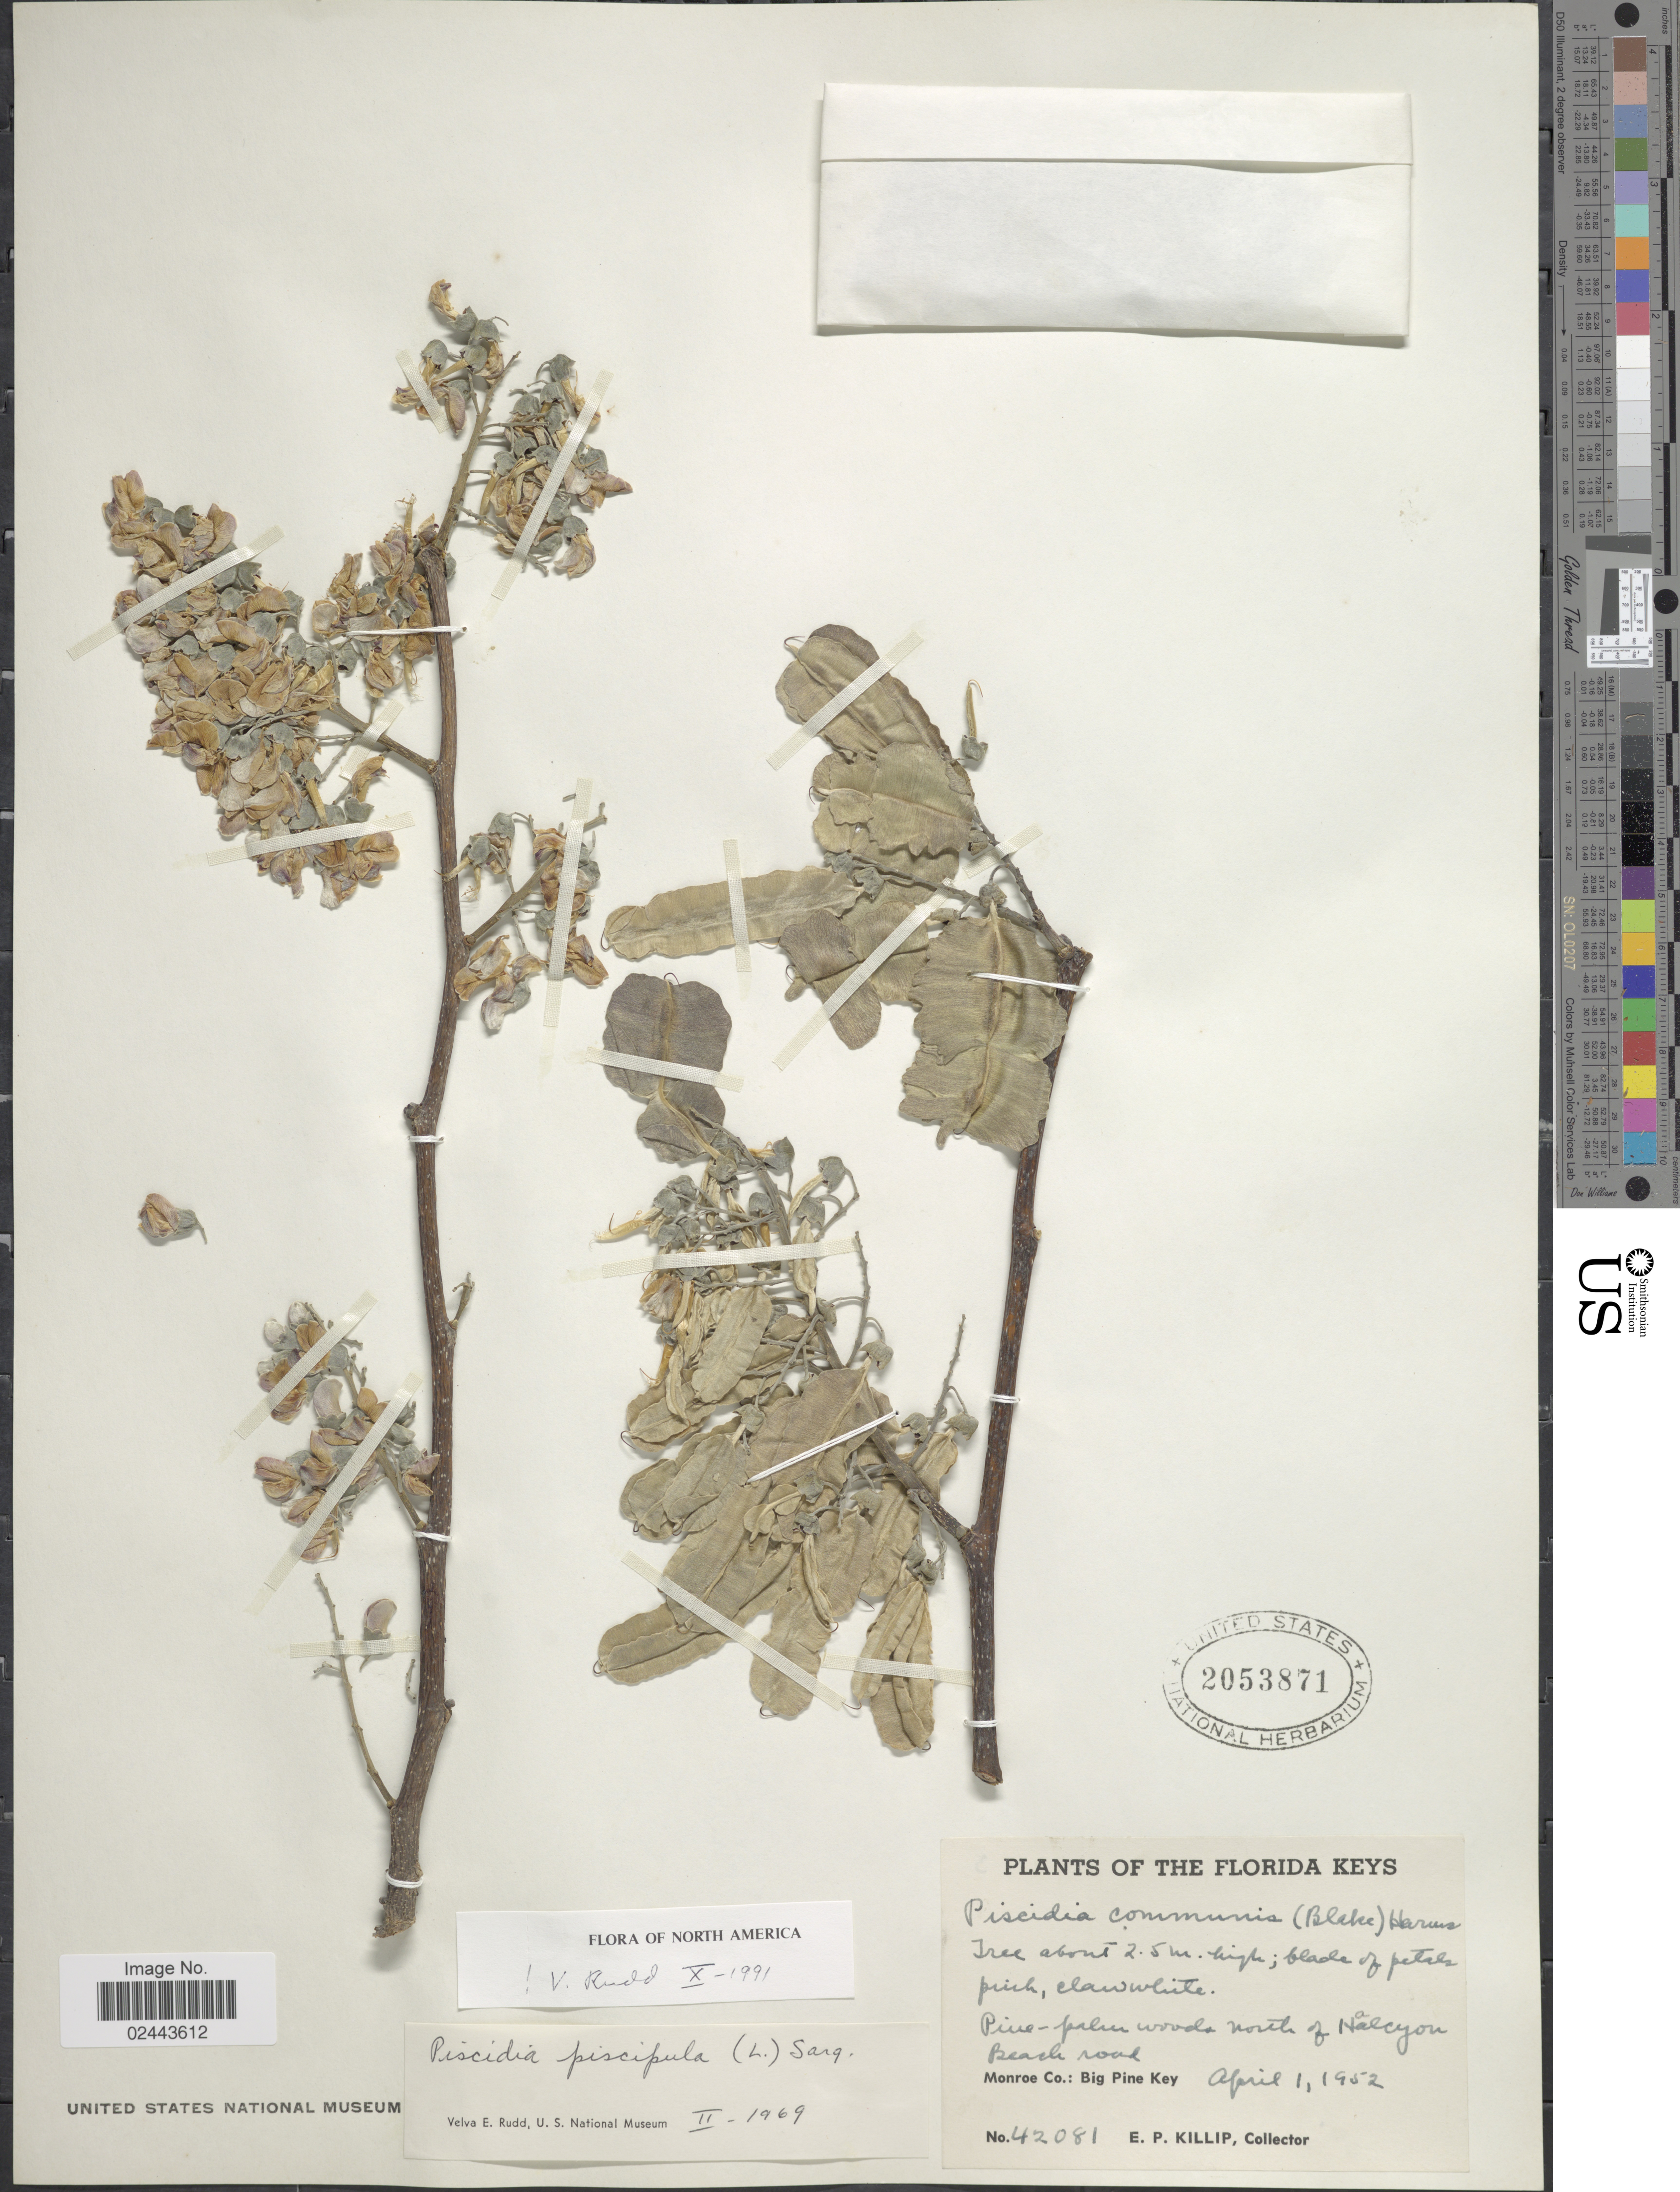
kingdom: Plantae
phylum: Tracheophyta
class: Magnoliopsida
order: Fabales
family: Fabaceae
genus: Piscidia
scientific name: Piscidia piscipula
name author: (L.) Sarg.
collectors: E. P. Killip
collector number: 42081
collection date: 1952-01-01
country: United States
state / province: Florida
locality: Florida Keys, north of Halcyon Beach road, Monroe Co.: Big Pine Co.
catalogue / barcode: US 2053871